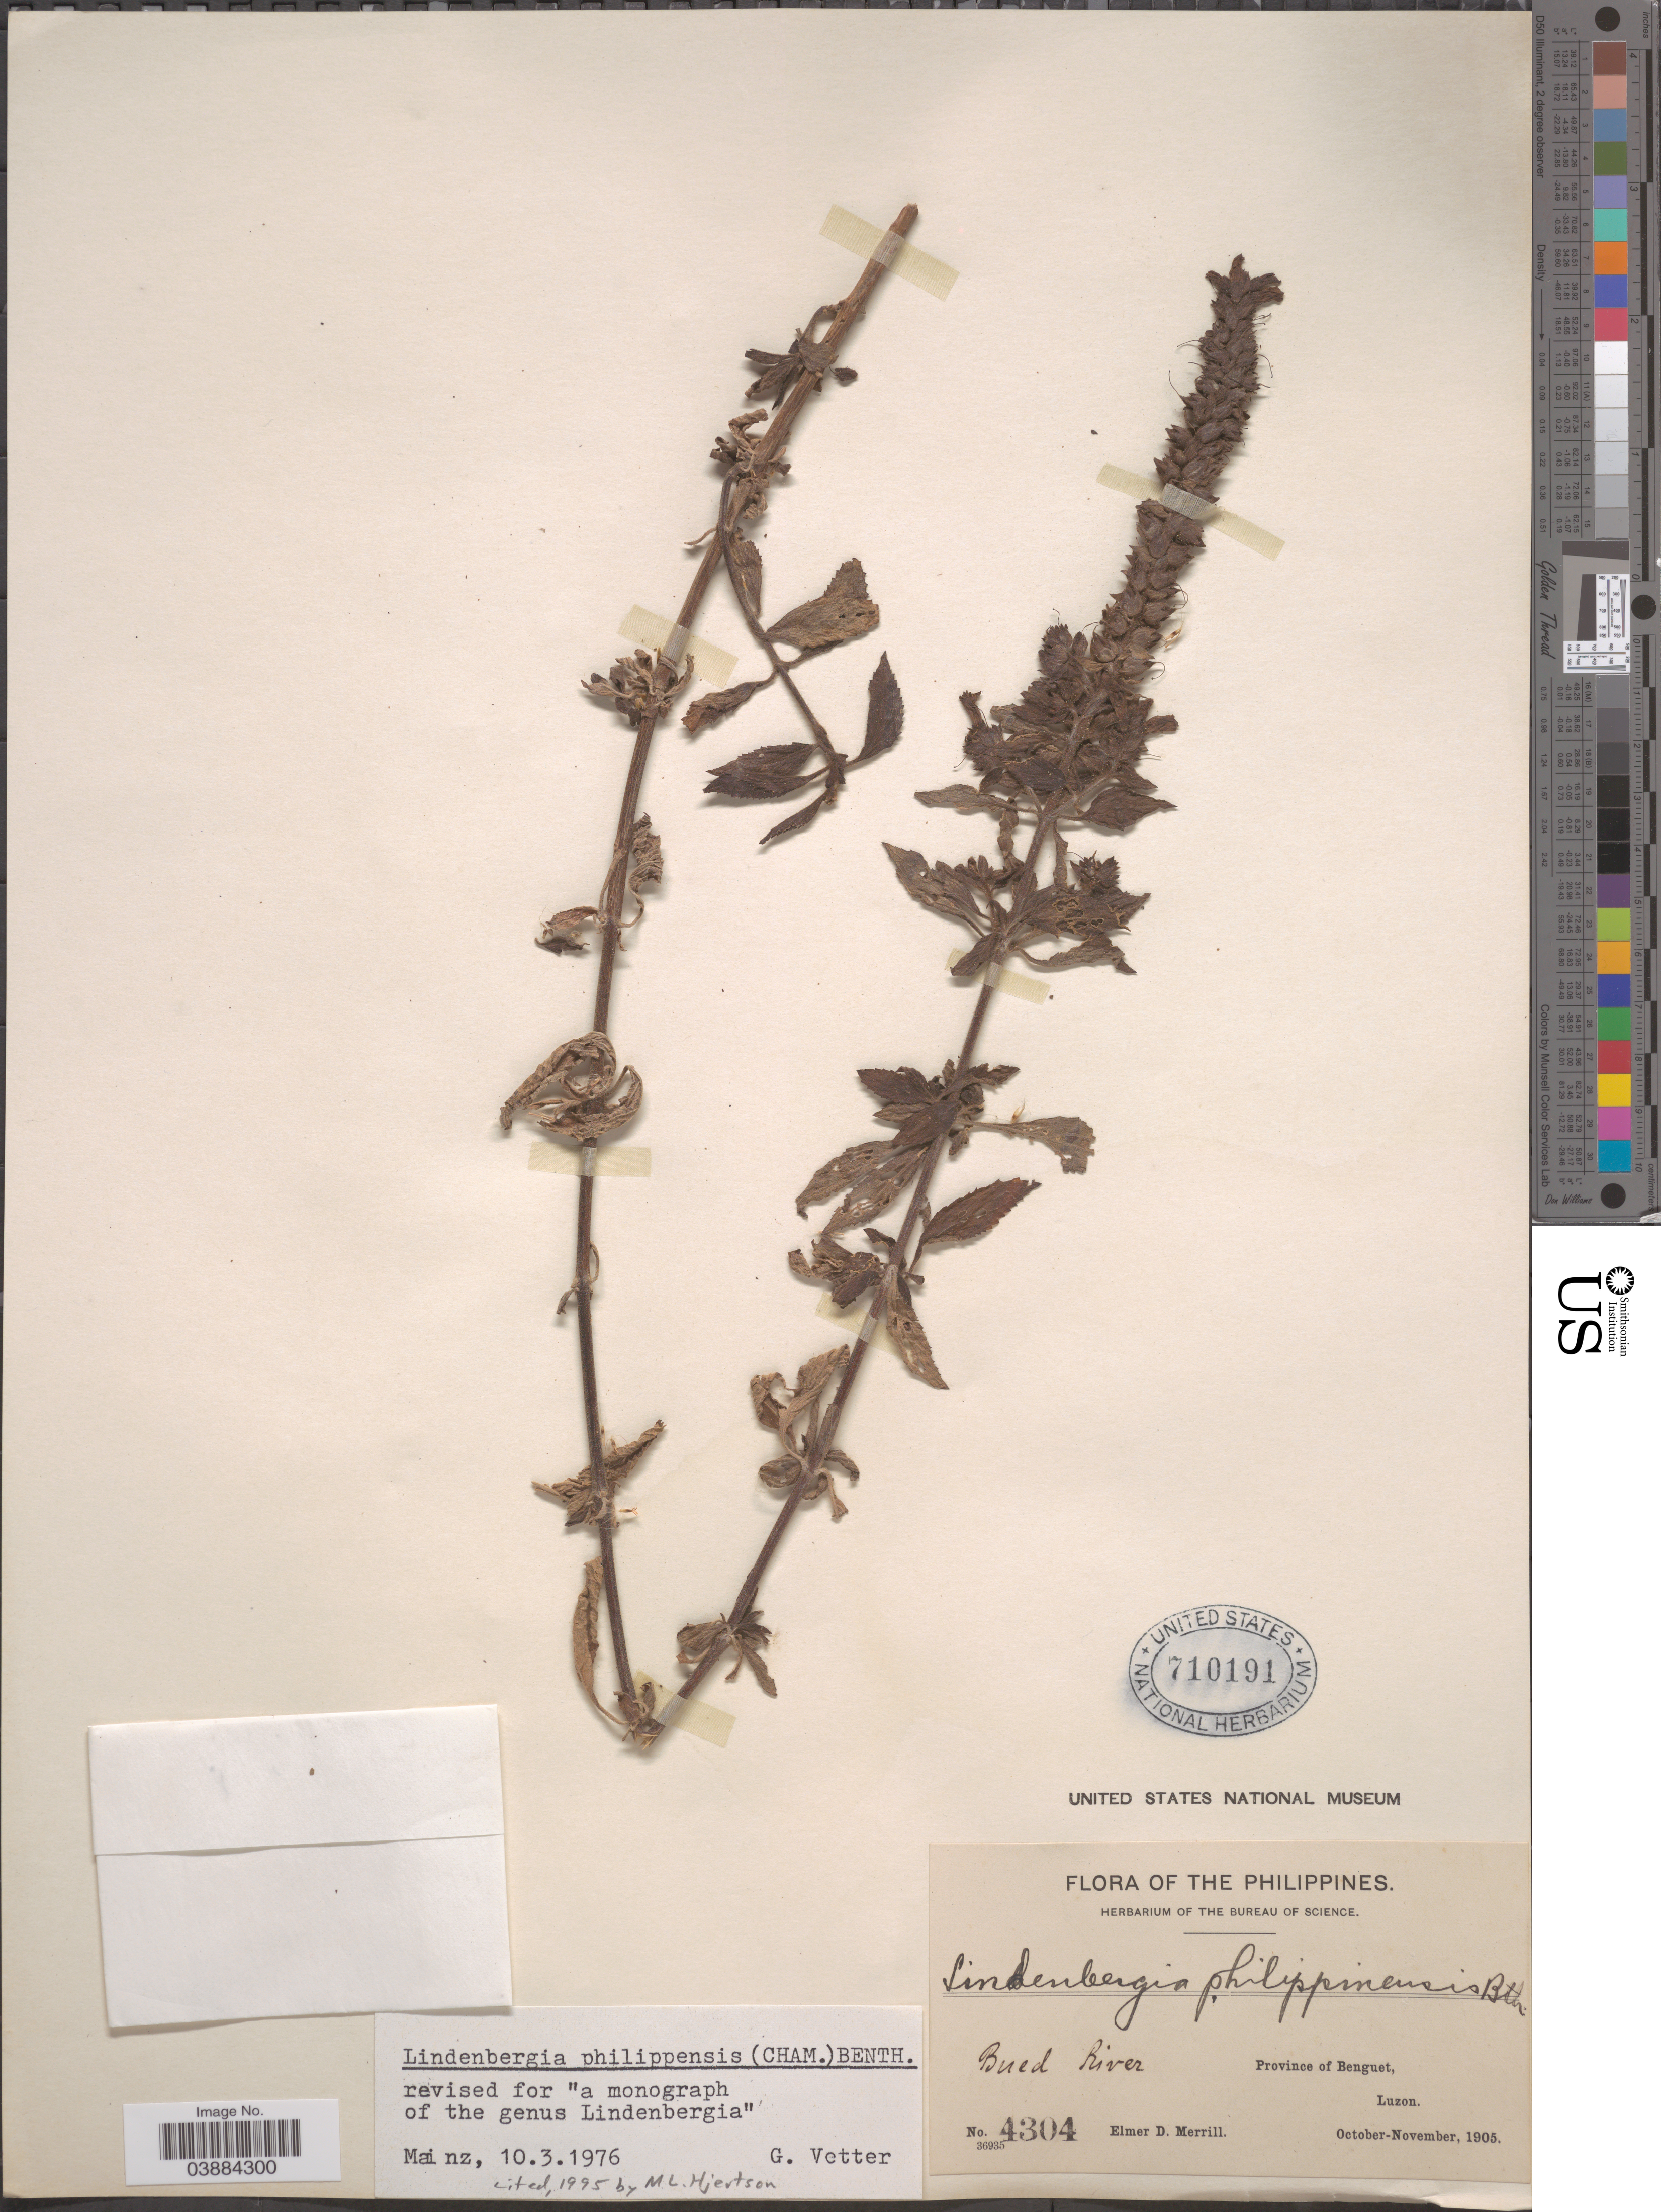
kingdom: Plantae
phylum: Tracheophyta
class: Magnoliopsida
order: Lamiales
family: Orobanchaceae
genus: Lindenbergia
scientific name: Lindenbergia philippensis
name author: (Cham. & Schltdl.) Benth.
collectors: E. D. Merrill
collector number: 4304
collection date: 1905-10/1905-11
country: Philippines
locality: Bued River. Province of Benguet, Luzon.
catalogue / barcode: US 710191